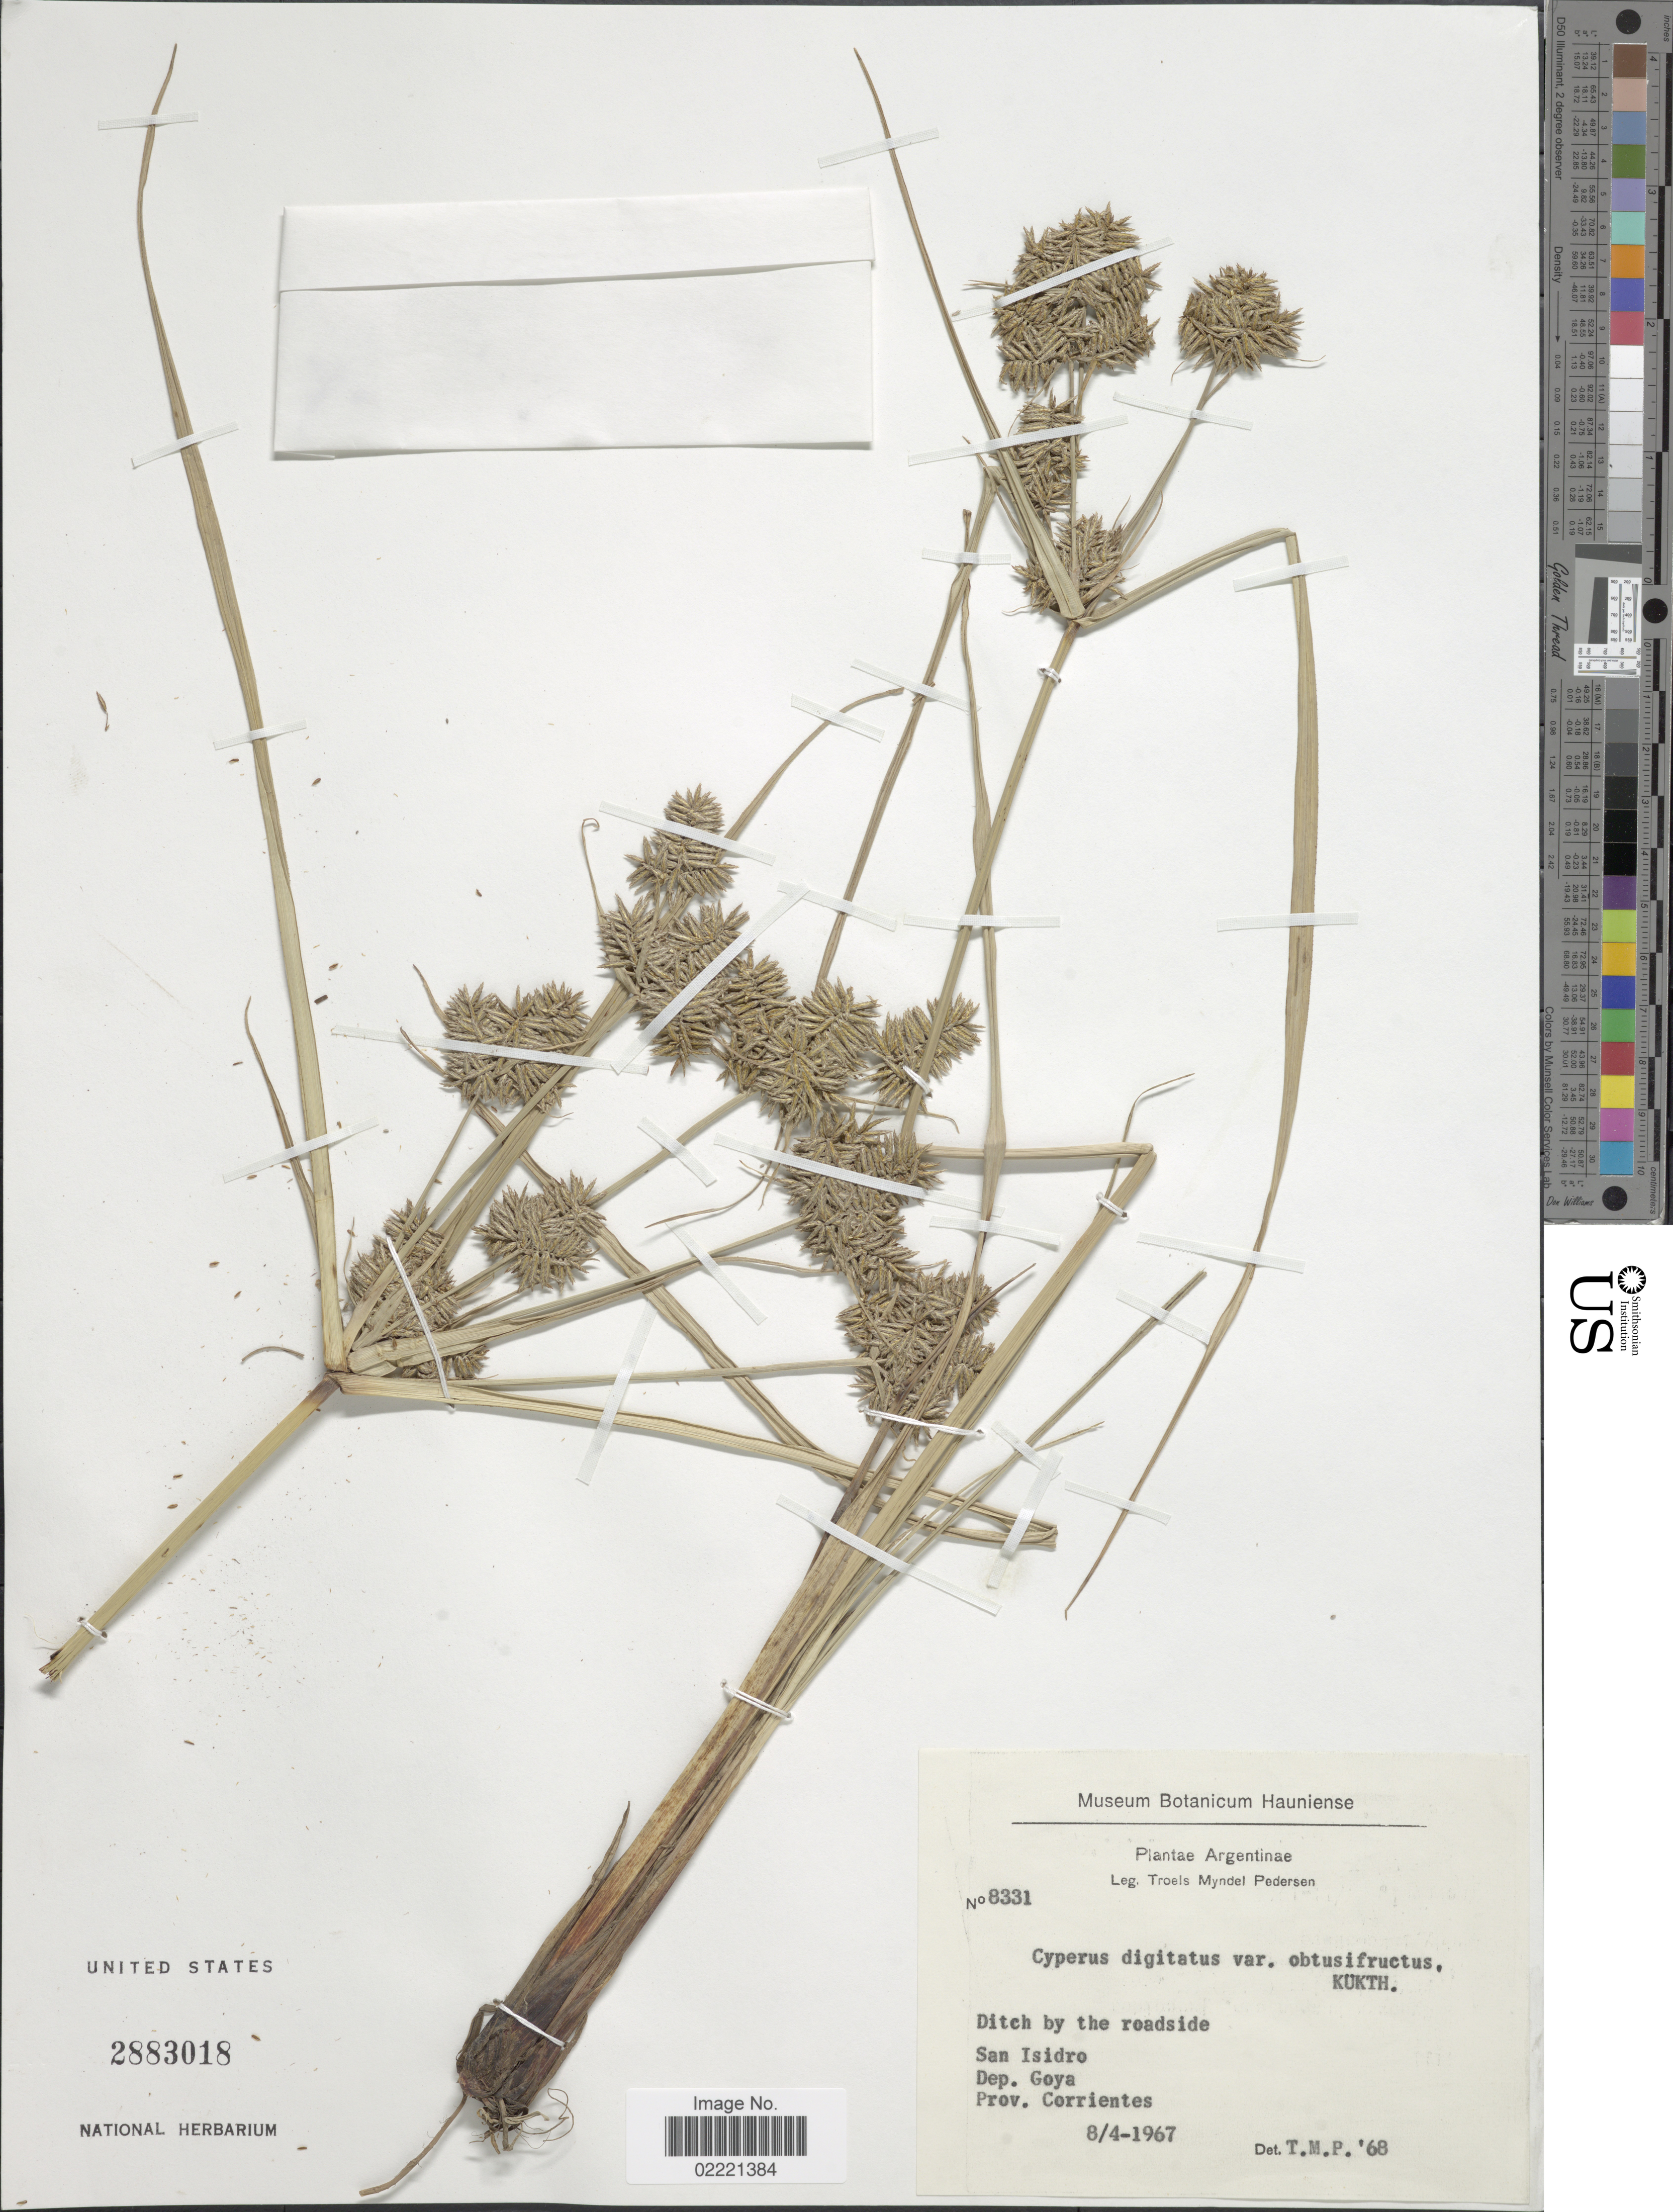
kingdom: Plantae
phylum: Tracheophyta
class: Liliopsida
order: Poales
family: Cyperaceae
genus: Cyperus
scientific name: Cyperus digitatus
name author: Roxb.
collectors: T. Pederson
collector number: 8331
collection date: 1967-04-08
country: Argentina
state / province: Corrientes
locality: Ditch by roadside, San Isidro, Dep. Goya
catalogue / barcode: US 2883018